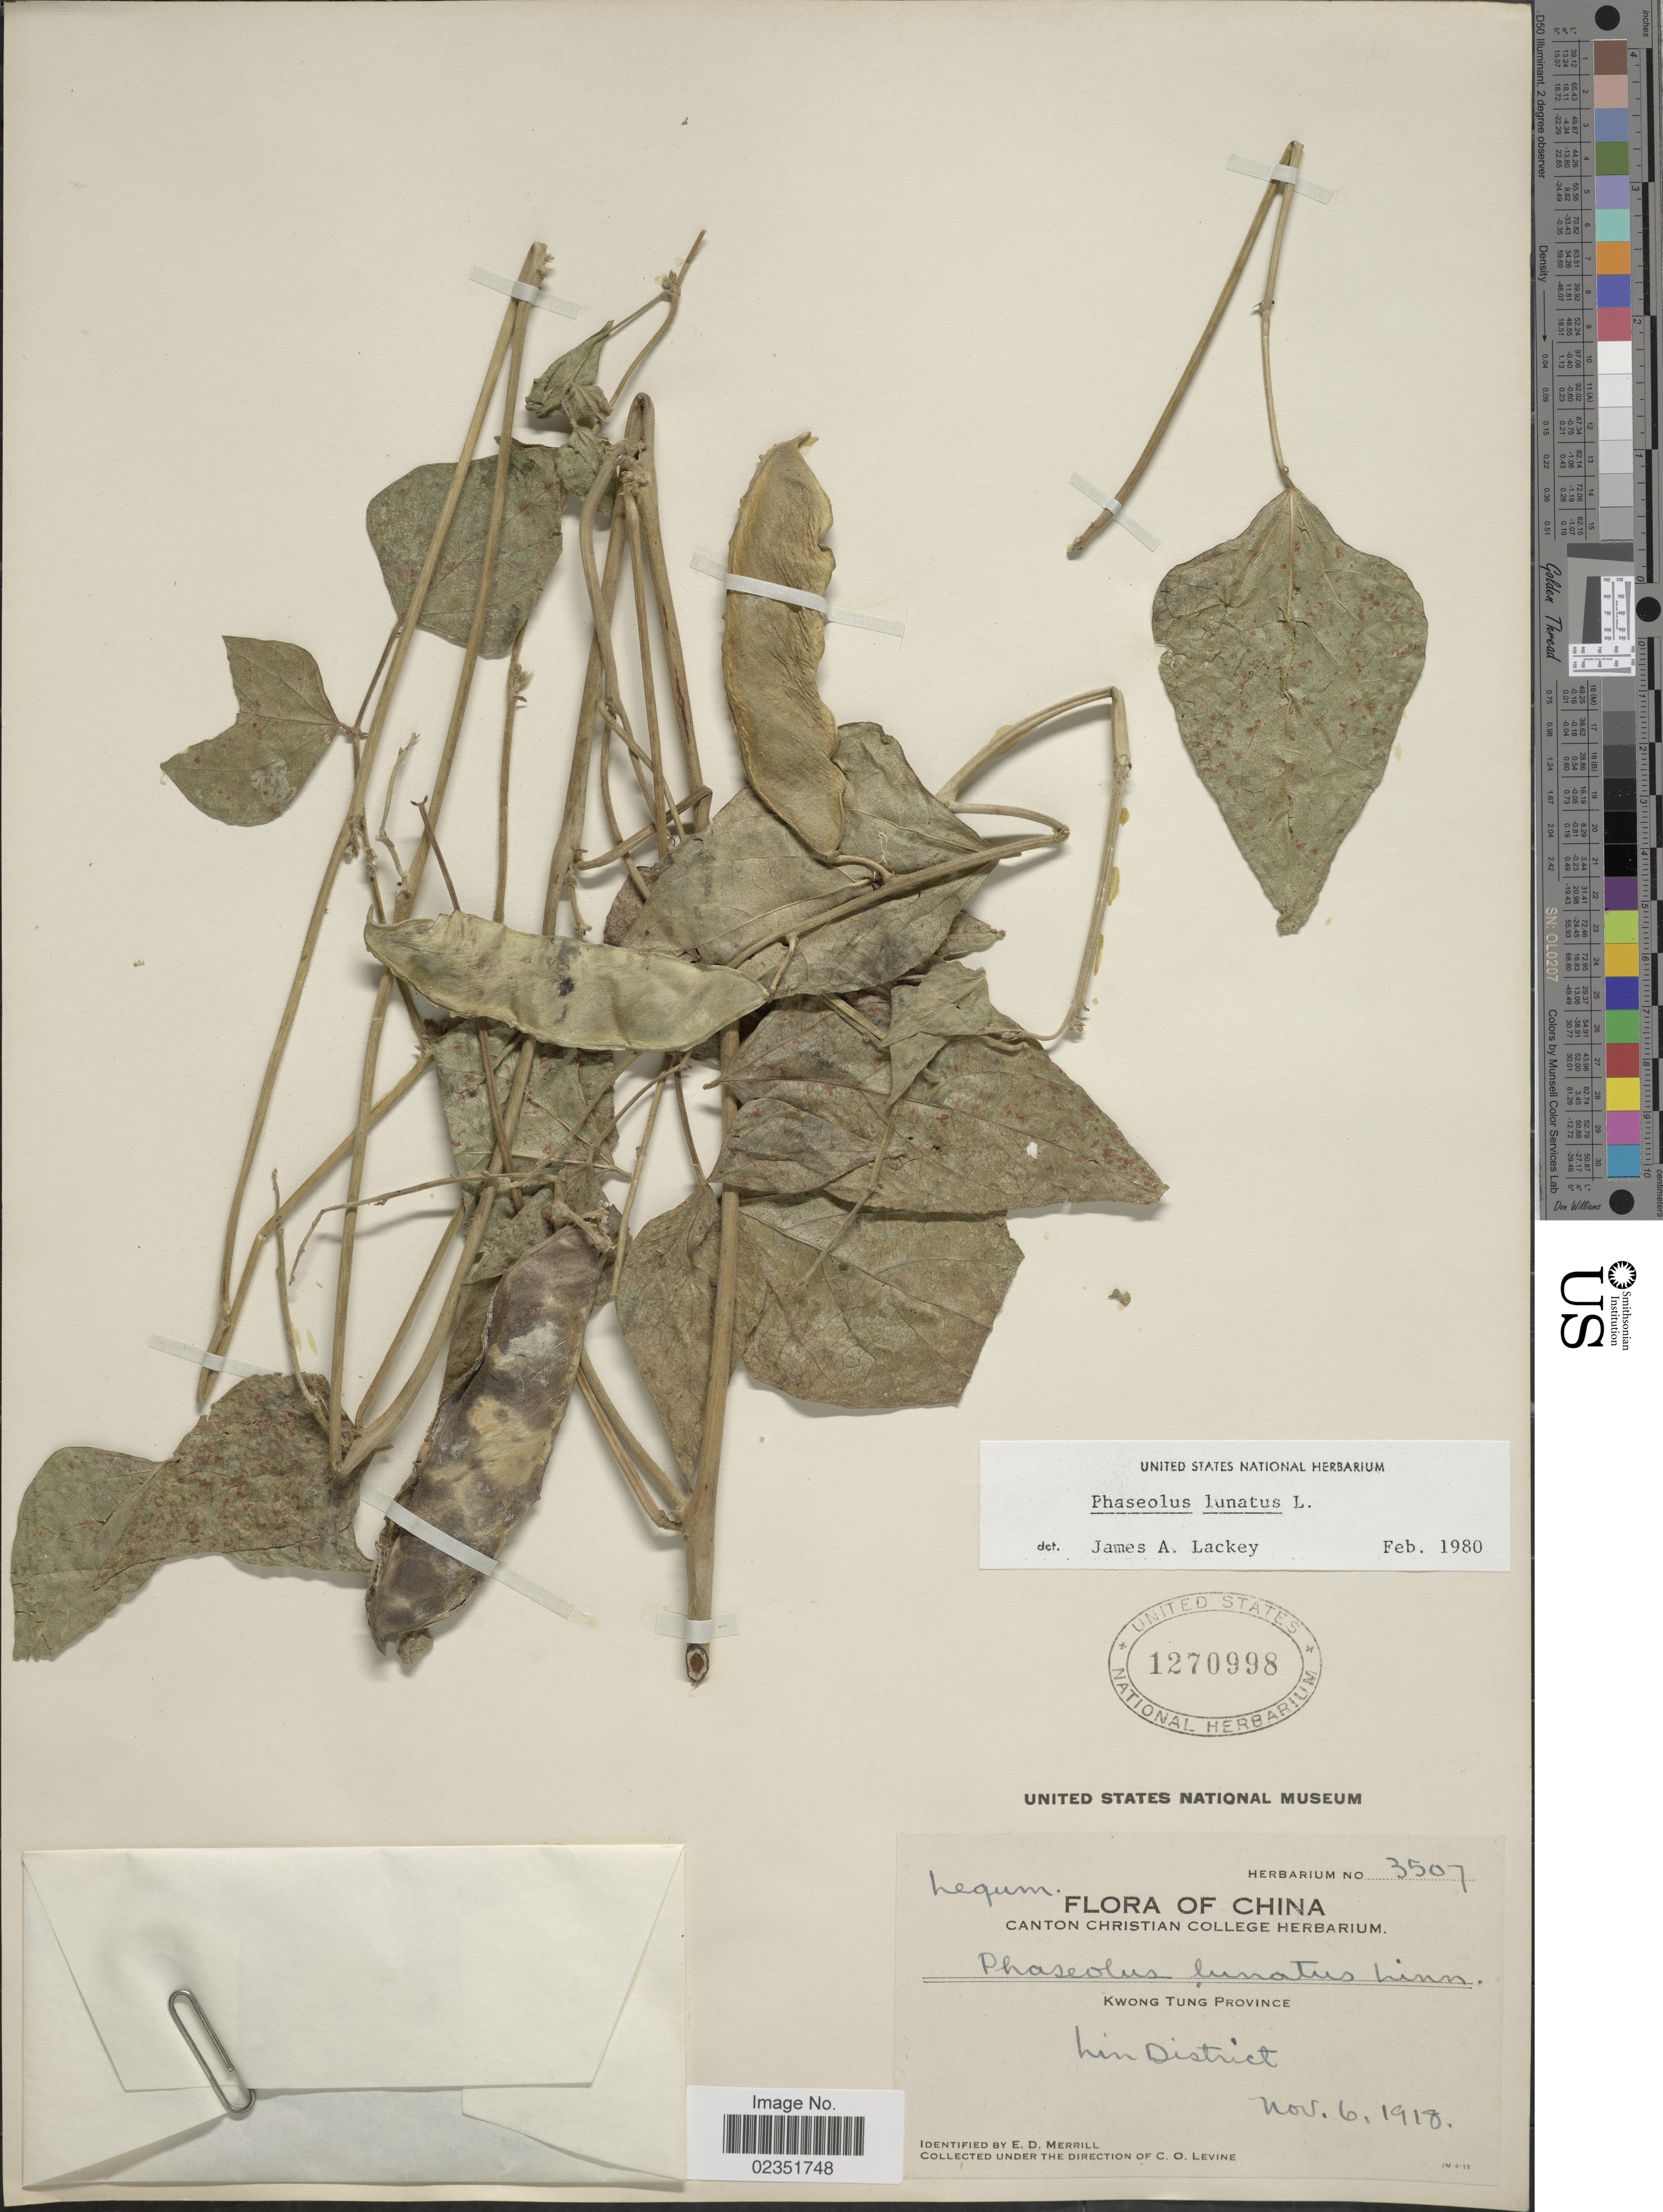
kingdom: Plantae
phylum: Tracheophyta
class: Magnoliopsida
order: Fabales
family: Fabaceae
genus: Phaseolus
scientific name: Phaseolus lunatus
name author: L.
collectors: E. D. Merrill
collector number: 3507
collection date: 1918-11-06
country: China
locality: Kwong Tung Province, Lin District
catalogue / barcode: US 1270998